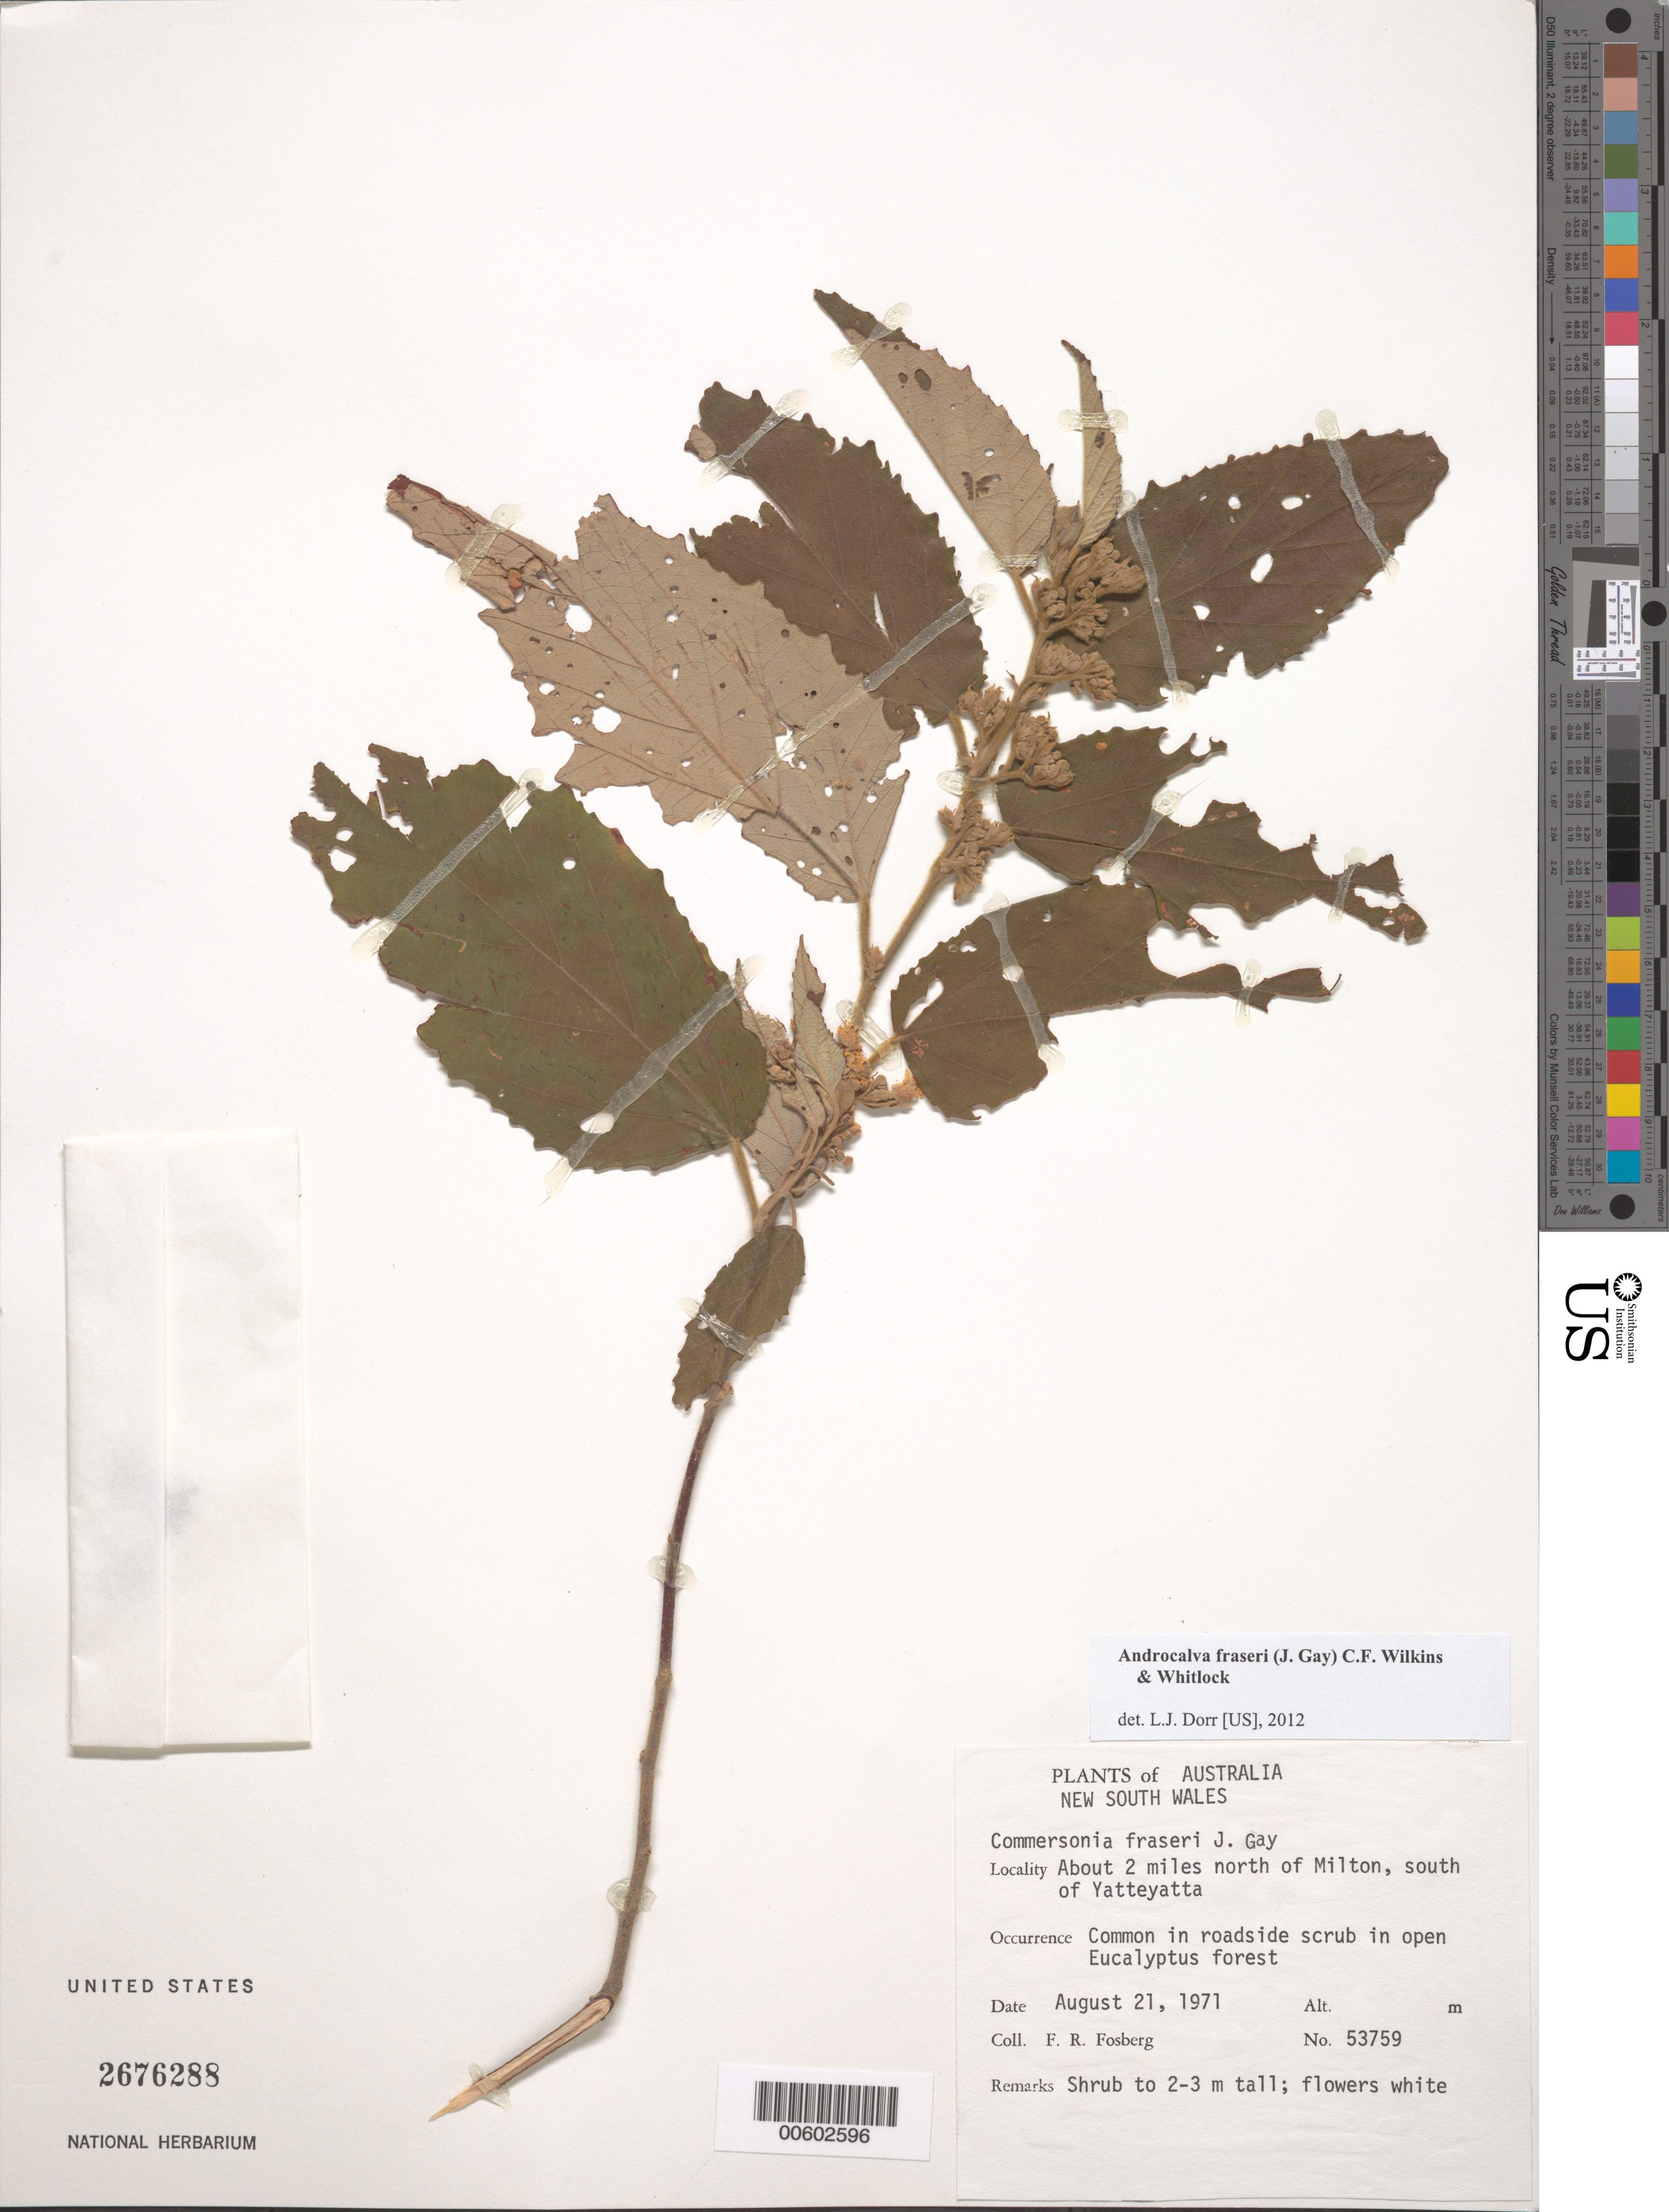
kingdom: Plantae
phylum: Tracheophyta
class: Magnoliopsida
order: Malvales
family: Malvaceae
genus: Commersonia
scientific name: Commersonia fraseri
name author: J. Gay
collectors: F. R. Fosberg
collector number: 53759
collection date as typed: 21 Aug 1971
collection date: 1971-08-21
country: Australia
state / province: New South Wales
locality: About 2 miles N of Milton, S of Yatteyatta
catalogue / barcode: US 2676288